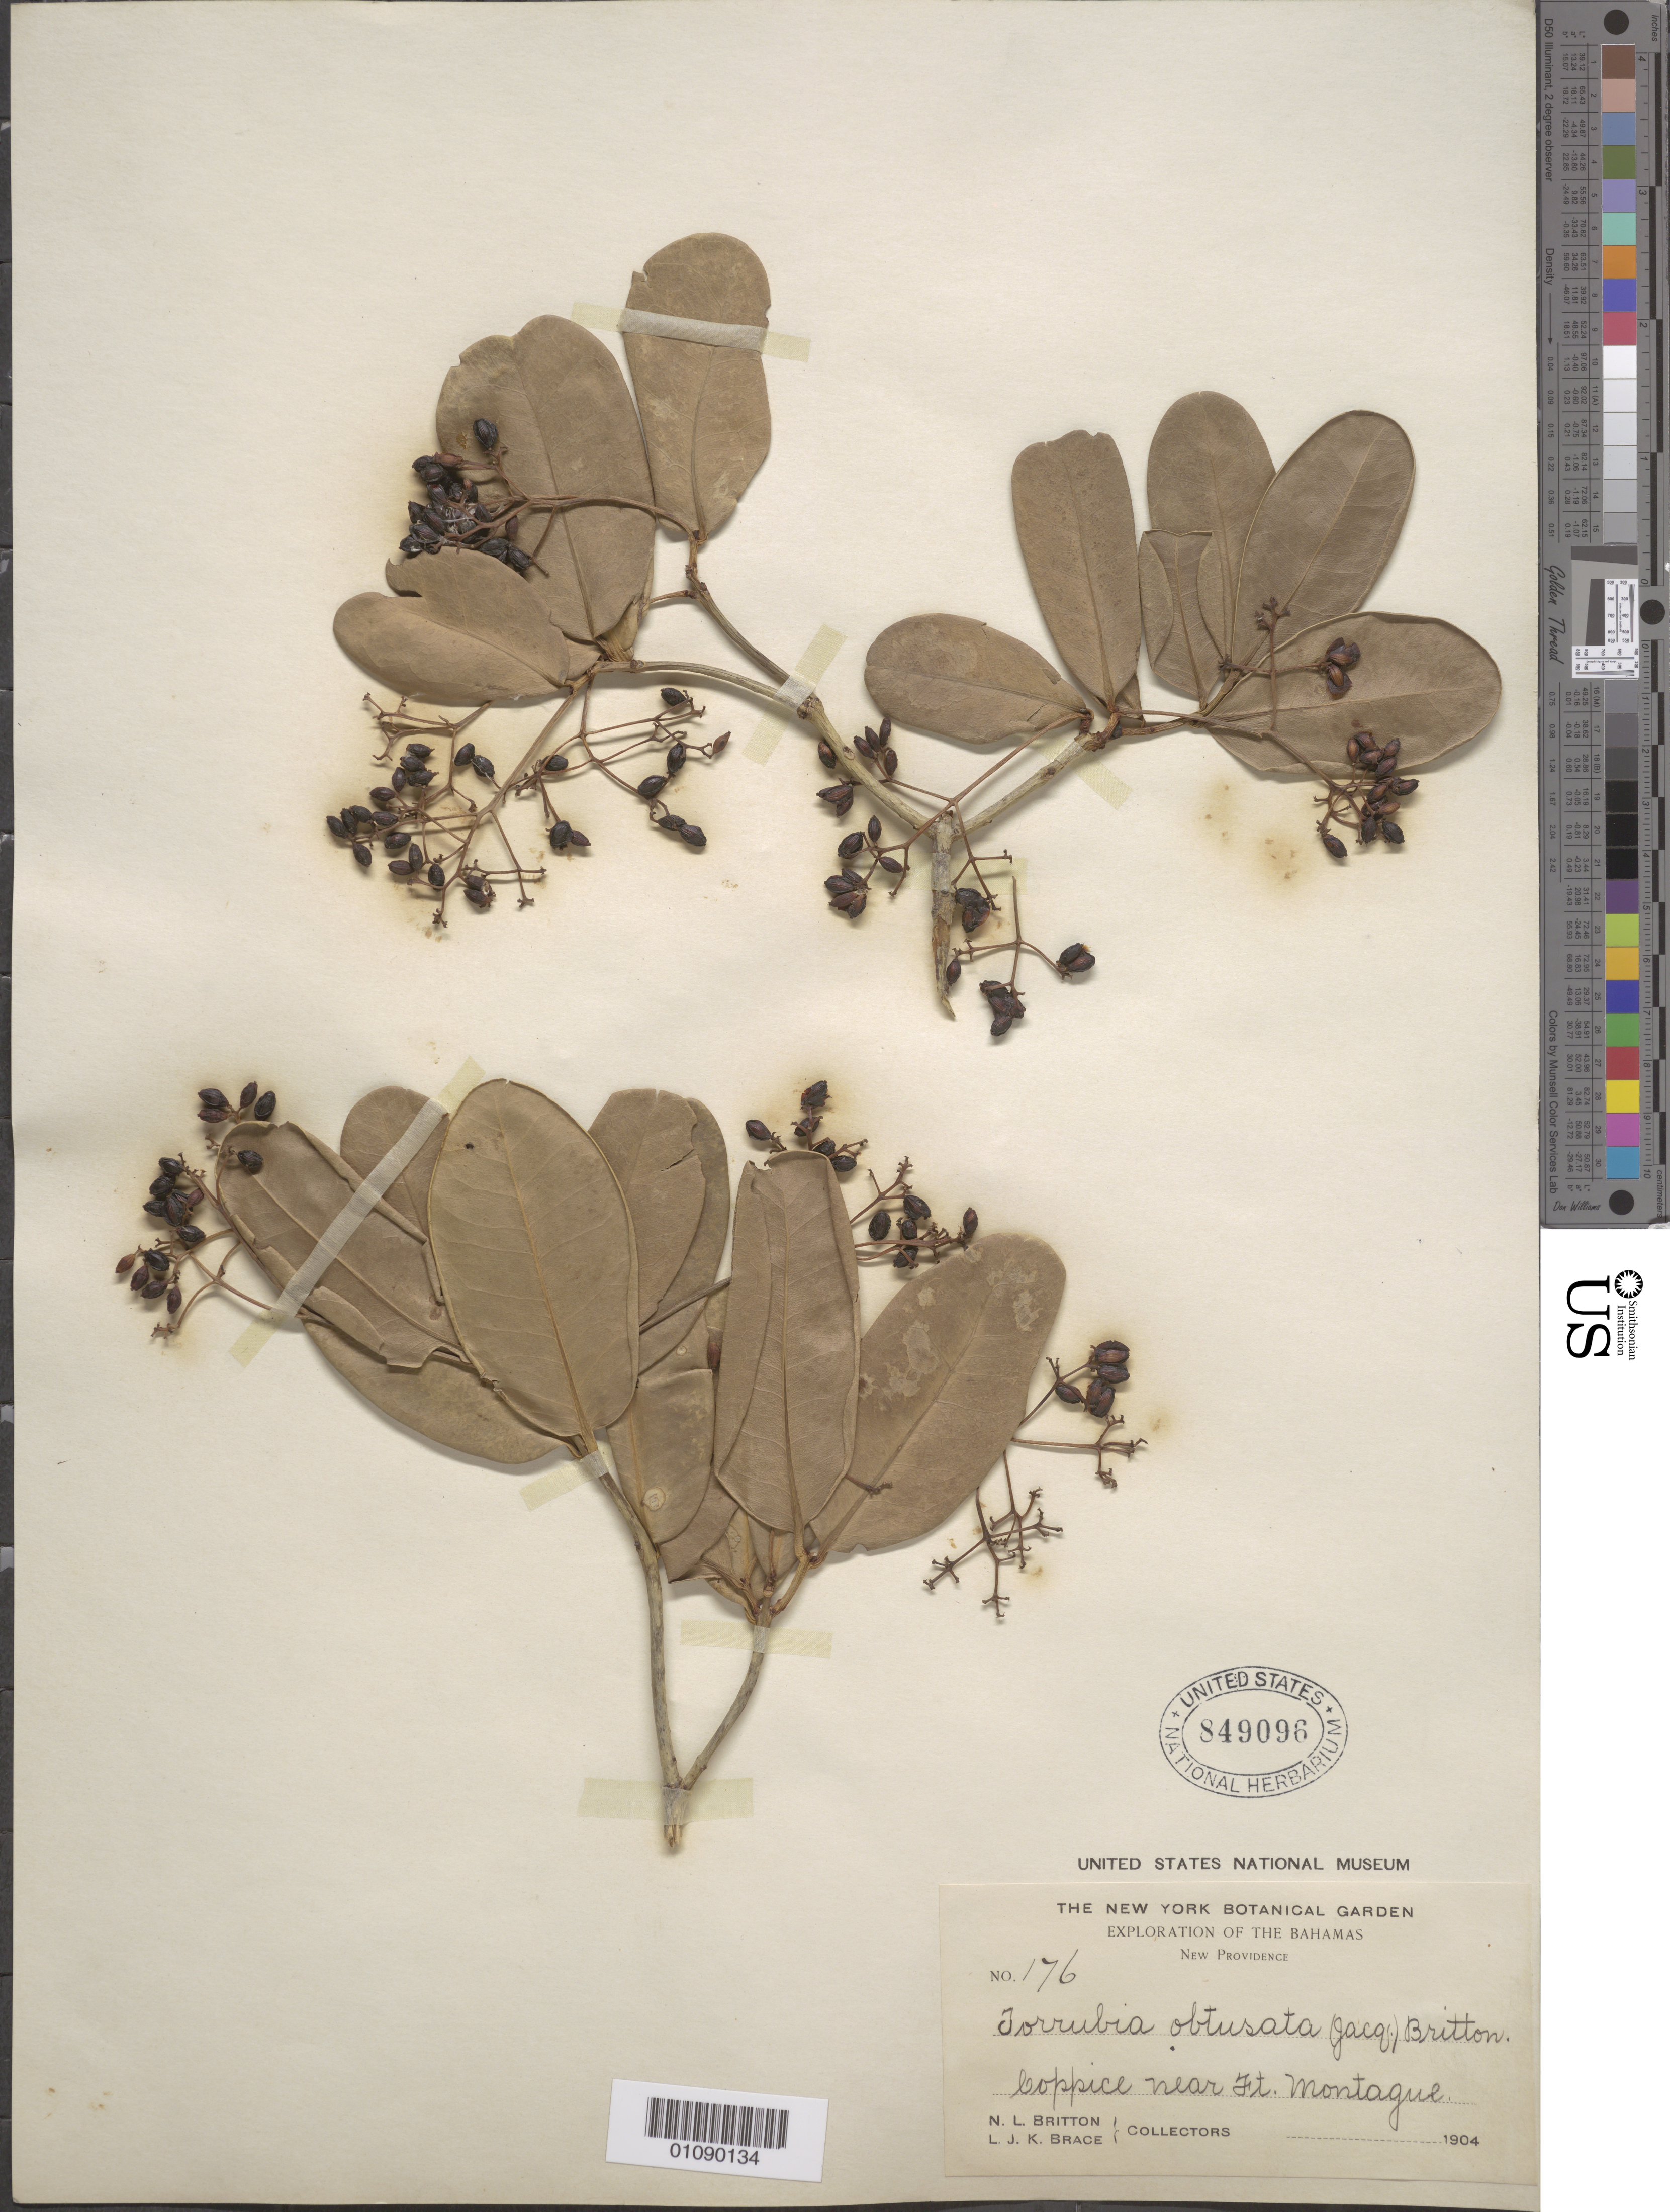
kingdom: Plantae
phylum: Tracheophyta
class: Magnoliopsida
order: Caryophyllales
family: Nyctaginaceae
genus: Guapira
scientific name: Guapira obtusata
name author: (Jacq.) Little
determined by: Strong, Mark T., (BOT), Smithsonian Institution - National Museum of Natural History (UNITED STATES)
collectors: N. Britton & L. J. K. Brace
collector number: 176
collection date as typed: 1904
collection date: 1904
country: Bahamas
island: New Providence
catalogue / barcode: US 849096